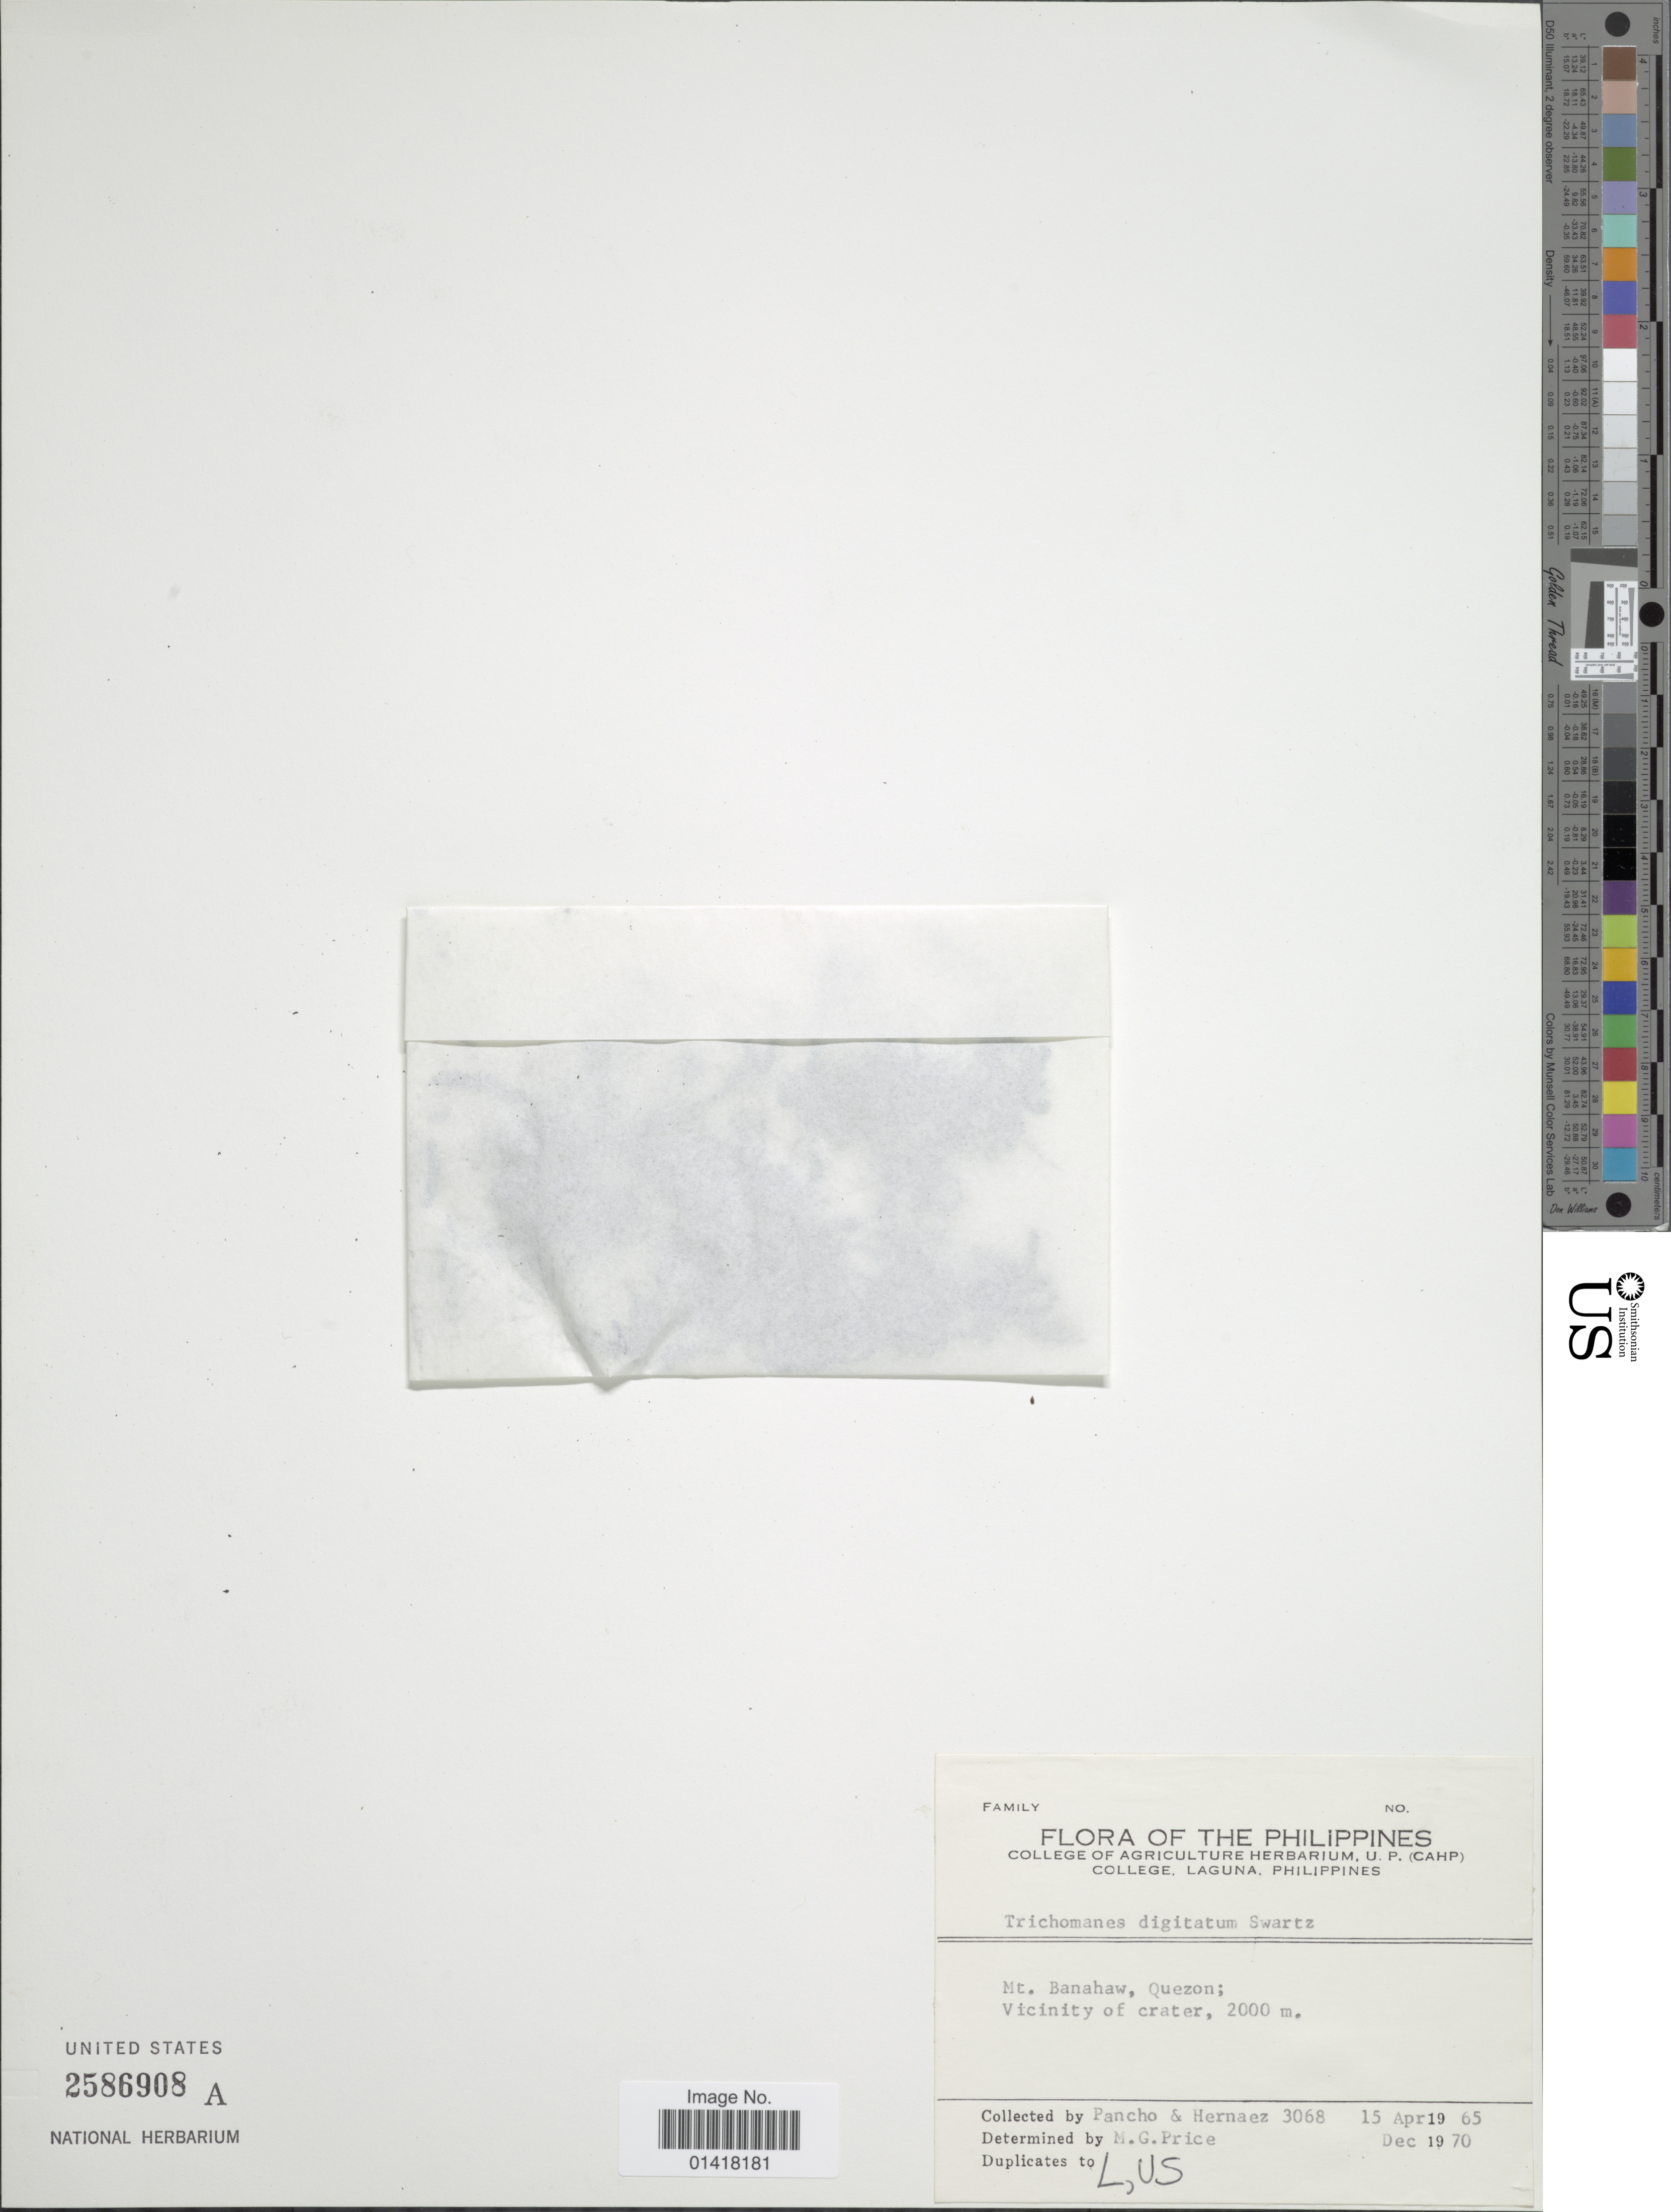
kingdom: Plantae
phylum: Tracheophyta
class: Polypodiopsida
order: Hymenophyllales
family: Hymenophyllaceae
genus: Hymenophyllum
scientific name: Hymenophyllum digitatum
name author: (Sw.) Fosberg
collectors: J. Pancho & Hernaez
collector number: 3068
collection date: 1965-04-15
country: Philippines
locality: Mt. Banahaw, Quezon. Vicinity of Crater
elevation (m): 2000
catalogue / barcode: US 2586908A